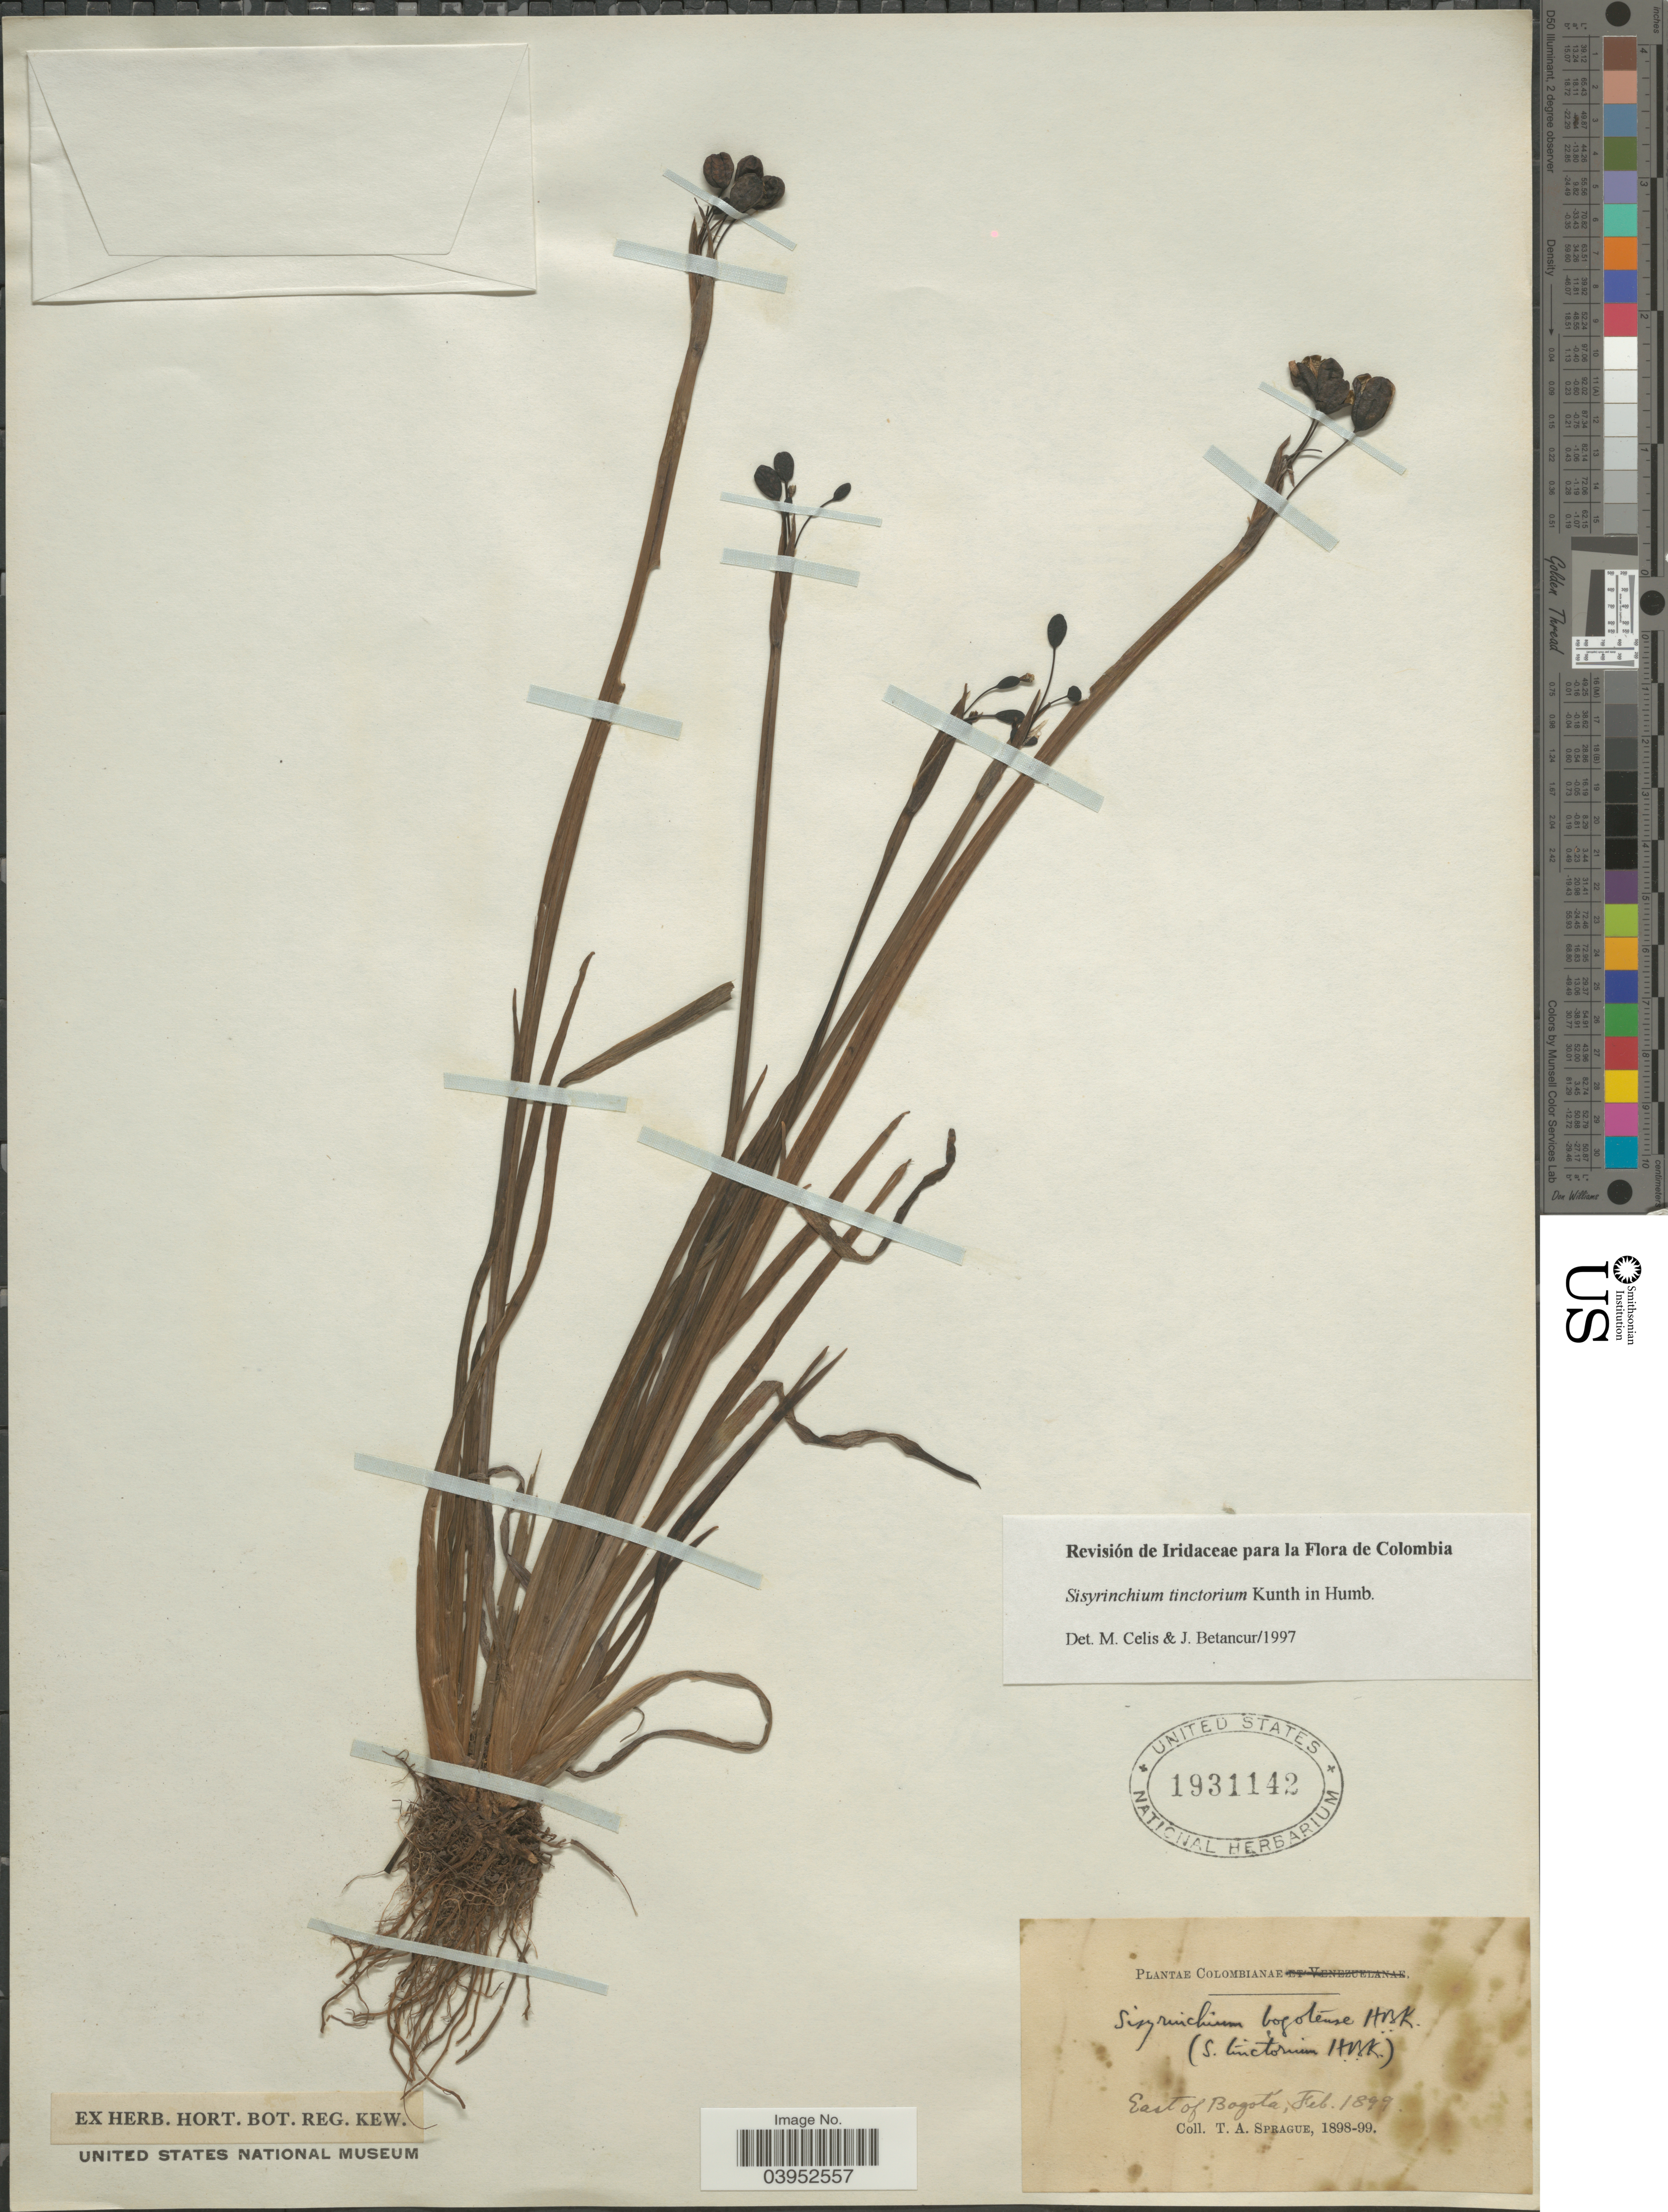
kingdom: Plantae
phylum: Tracheophyta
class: Liliopsida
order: Asparagales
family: Iridaceae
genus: Sisyrinchium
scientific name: Sisyrinchium tinctorium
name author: Kunth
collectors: T. A. Sprague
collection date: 1899-02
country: Colombia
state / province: Bogota D.C.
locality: East of Bogotá.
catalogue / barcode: US 1931142